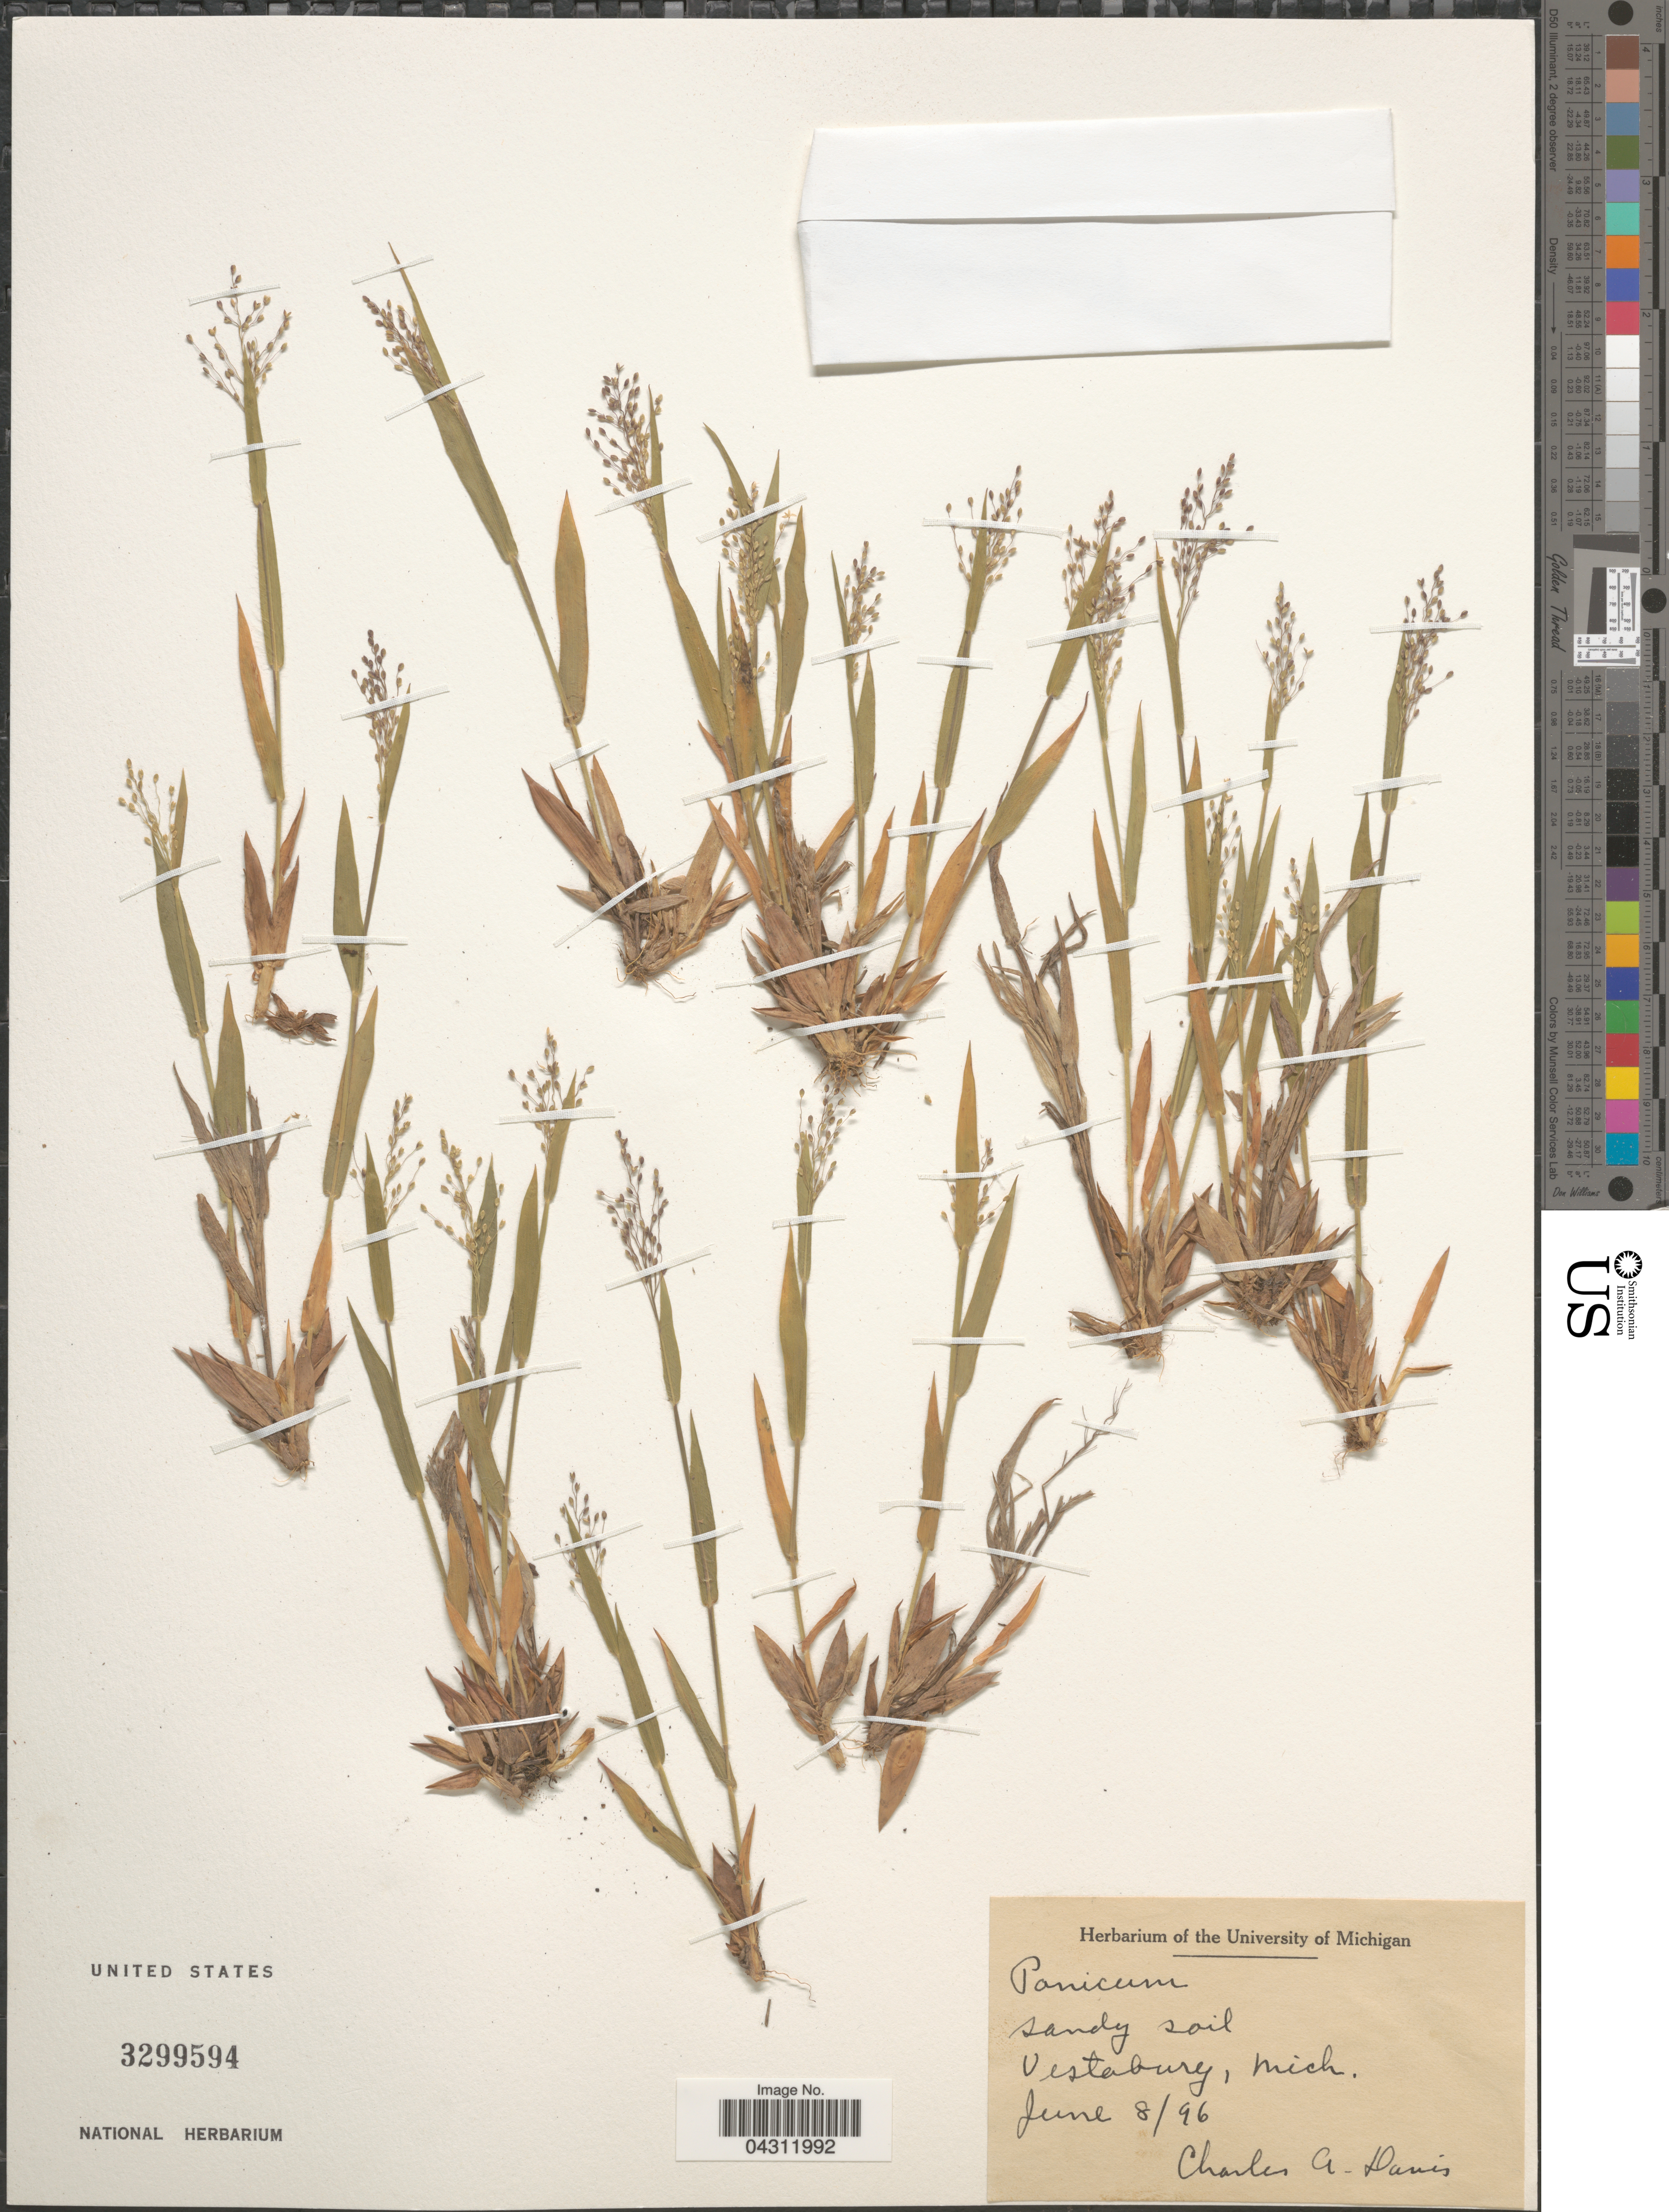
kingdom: Plantae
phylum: Tracheophyta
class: Liliopsida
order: Poales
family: Poaceae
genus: Panicum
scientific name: Panicum sp.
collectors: C. Davis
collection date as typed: Transcribed d/m/y: 8/6/96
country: United States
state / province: Michigan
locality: Vestabury.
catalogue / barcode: US 3299594